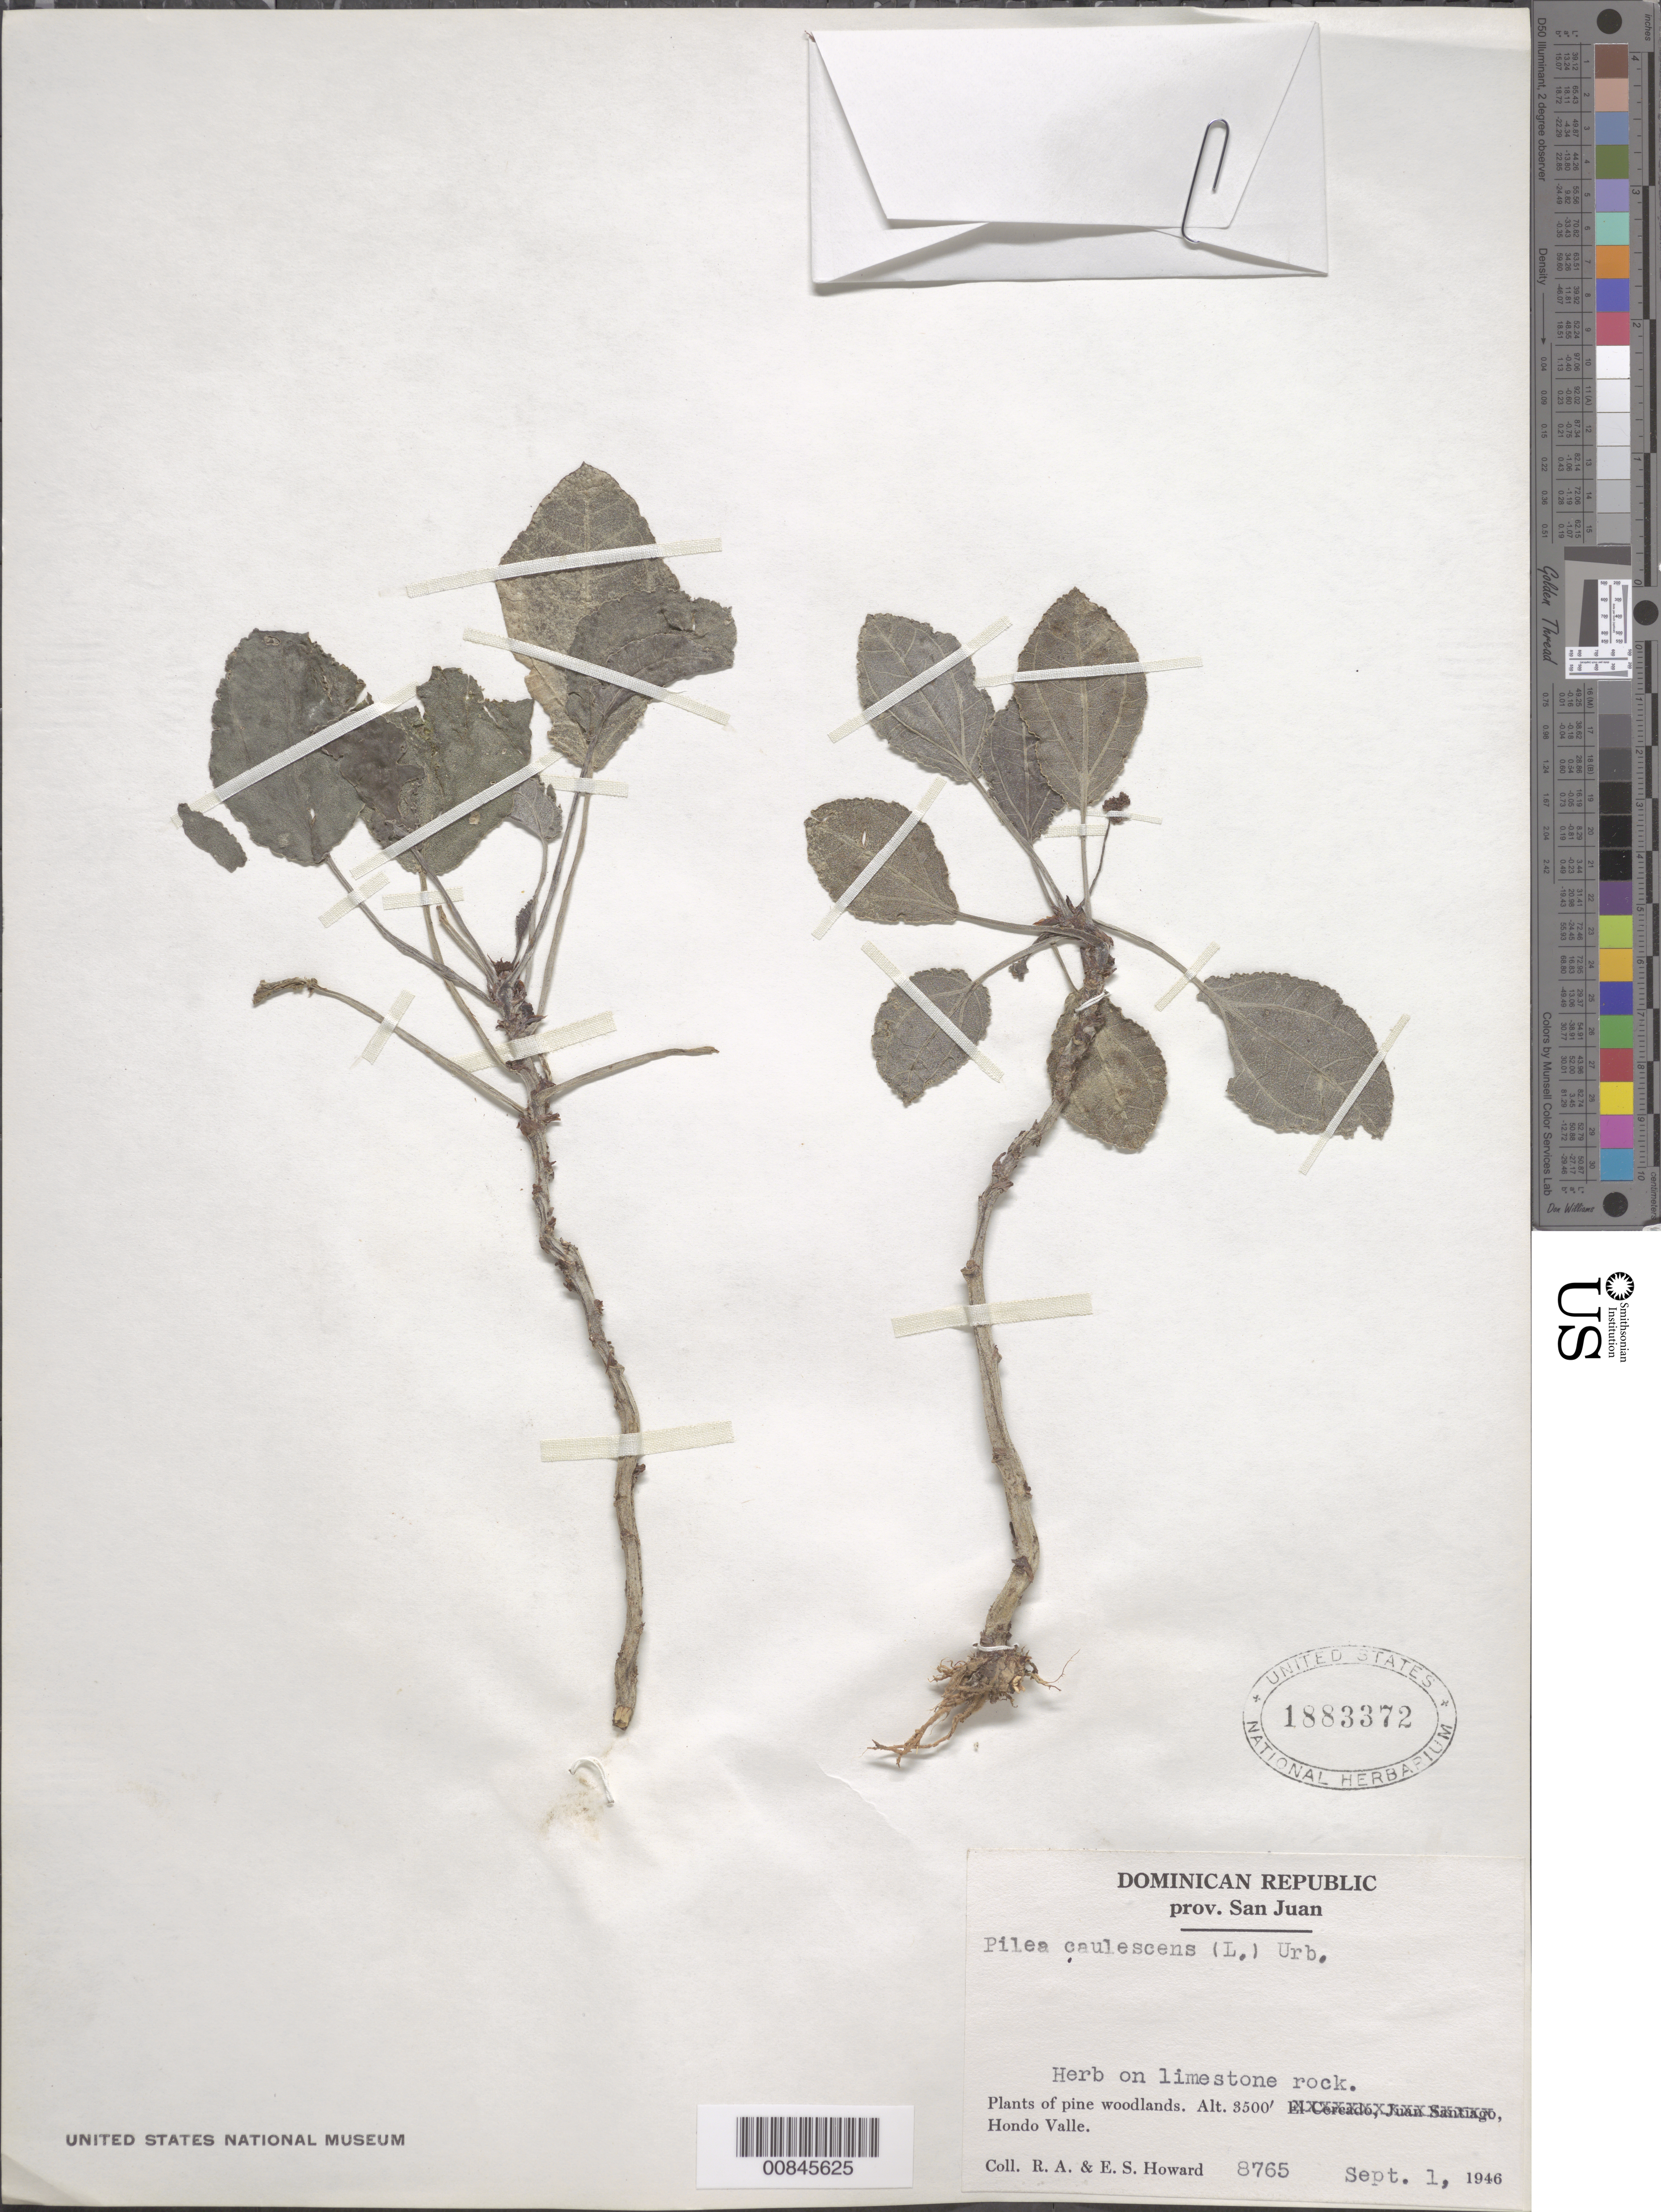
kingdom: Plantae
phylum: Tracheophyta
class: Magnoliopsida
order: Rosales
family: Urticaceae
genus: Pilea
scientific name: Pilea caulescens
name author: (L.) Urb.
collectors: R. A. Howard & E. S. Howard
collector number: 8765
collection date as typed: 01 Sep 1946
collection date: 1946-09-01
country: Dominican Republic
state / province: San Juan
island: Hispaniola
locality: Hondo Valle.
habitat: Pine woodlands. Limestone rock.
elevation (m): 1067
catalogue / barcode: US 1883372